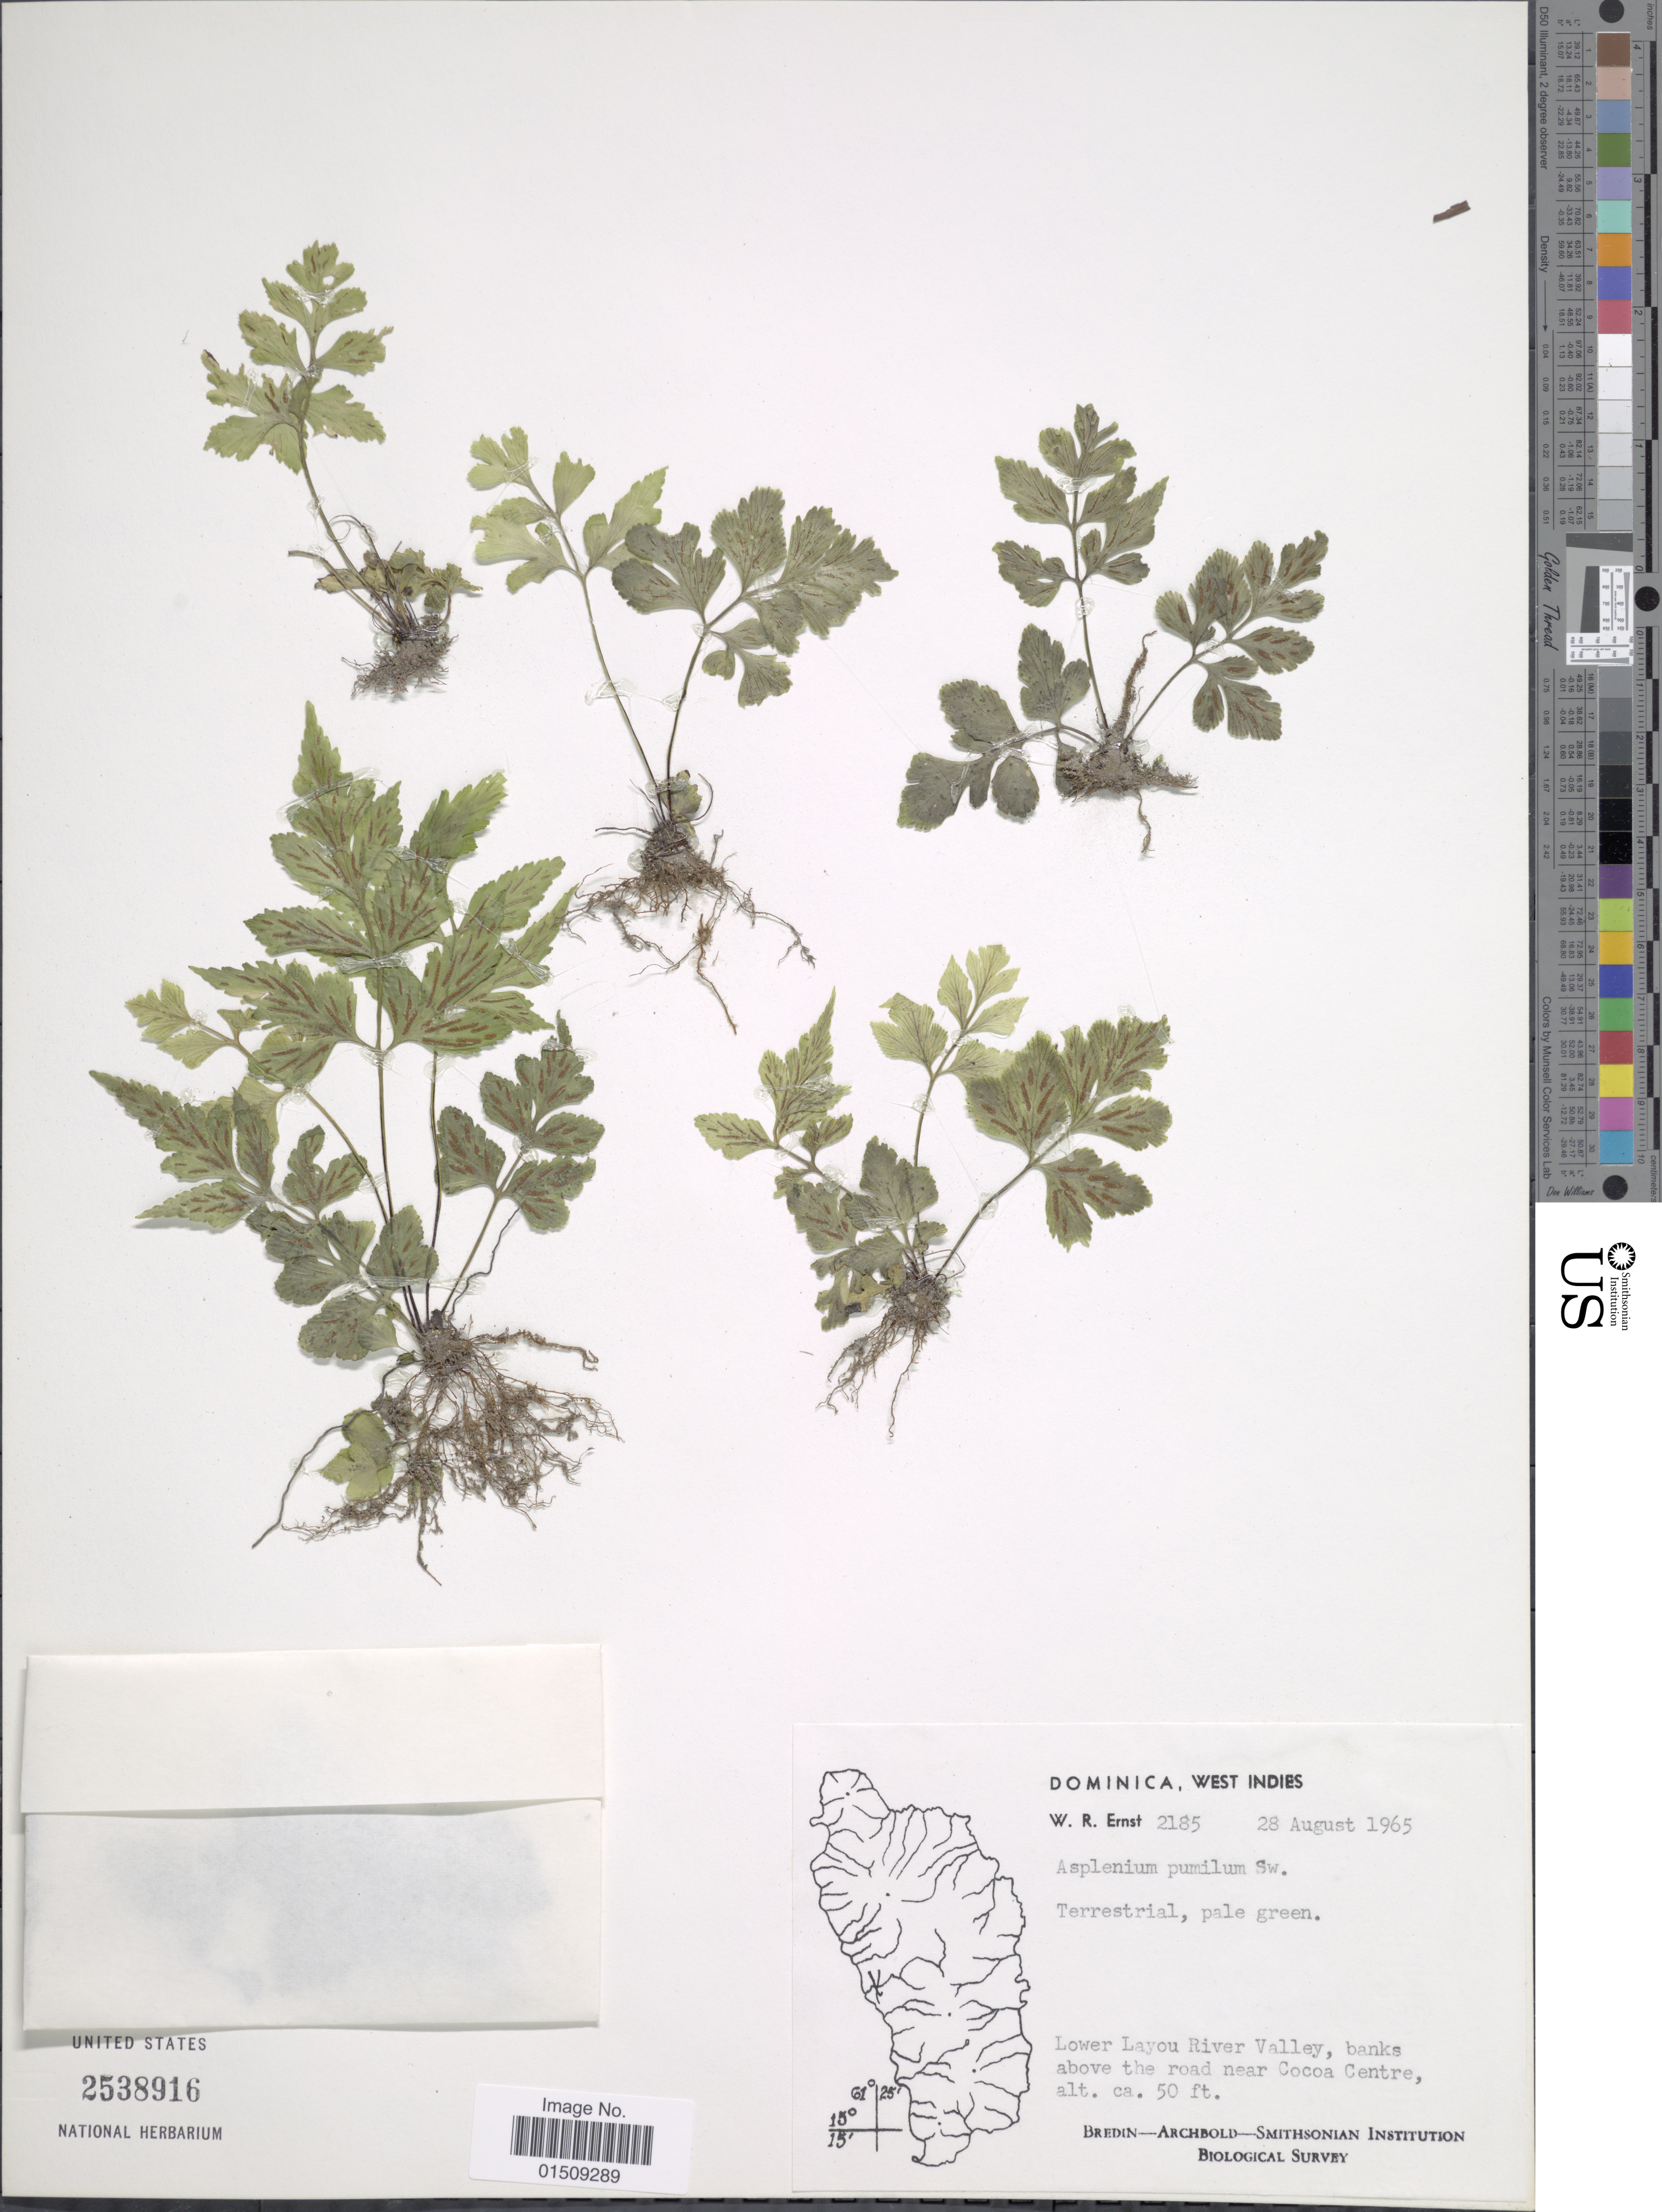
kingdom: Plantae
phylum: Tracheophyta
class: Polypodiopsida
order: Polypodiales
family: Aspleniaceae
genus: Asplenium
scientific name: Asplenium pumilum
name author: Sw.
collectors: W. R. Ernst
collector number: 2185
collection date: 1965-08-28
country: Dominica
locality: Dominica, West Indies, Lower Layou River Valley, banks above the road near Cocoa Centre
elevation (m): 15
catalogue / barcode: US 2538916